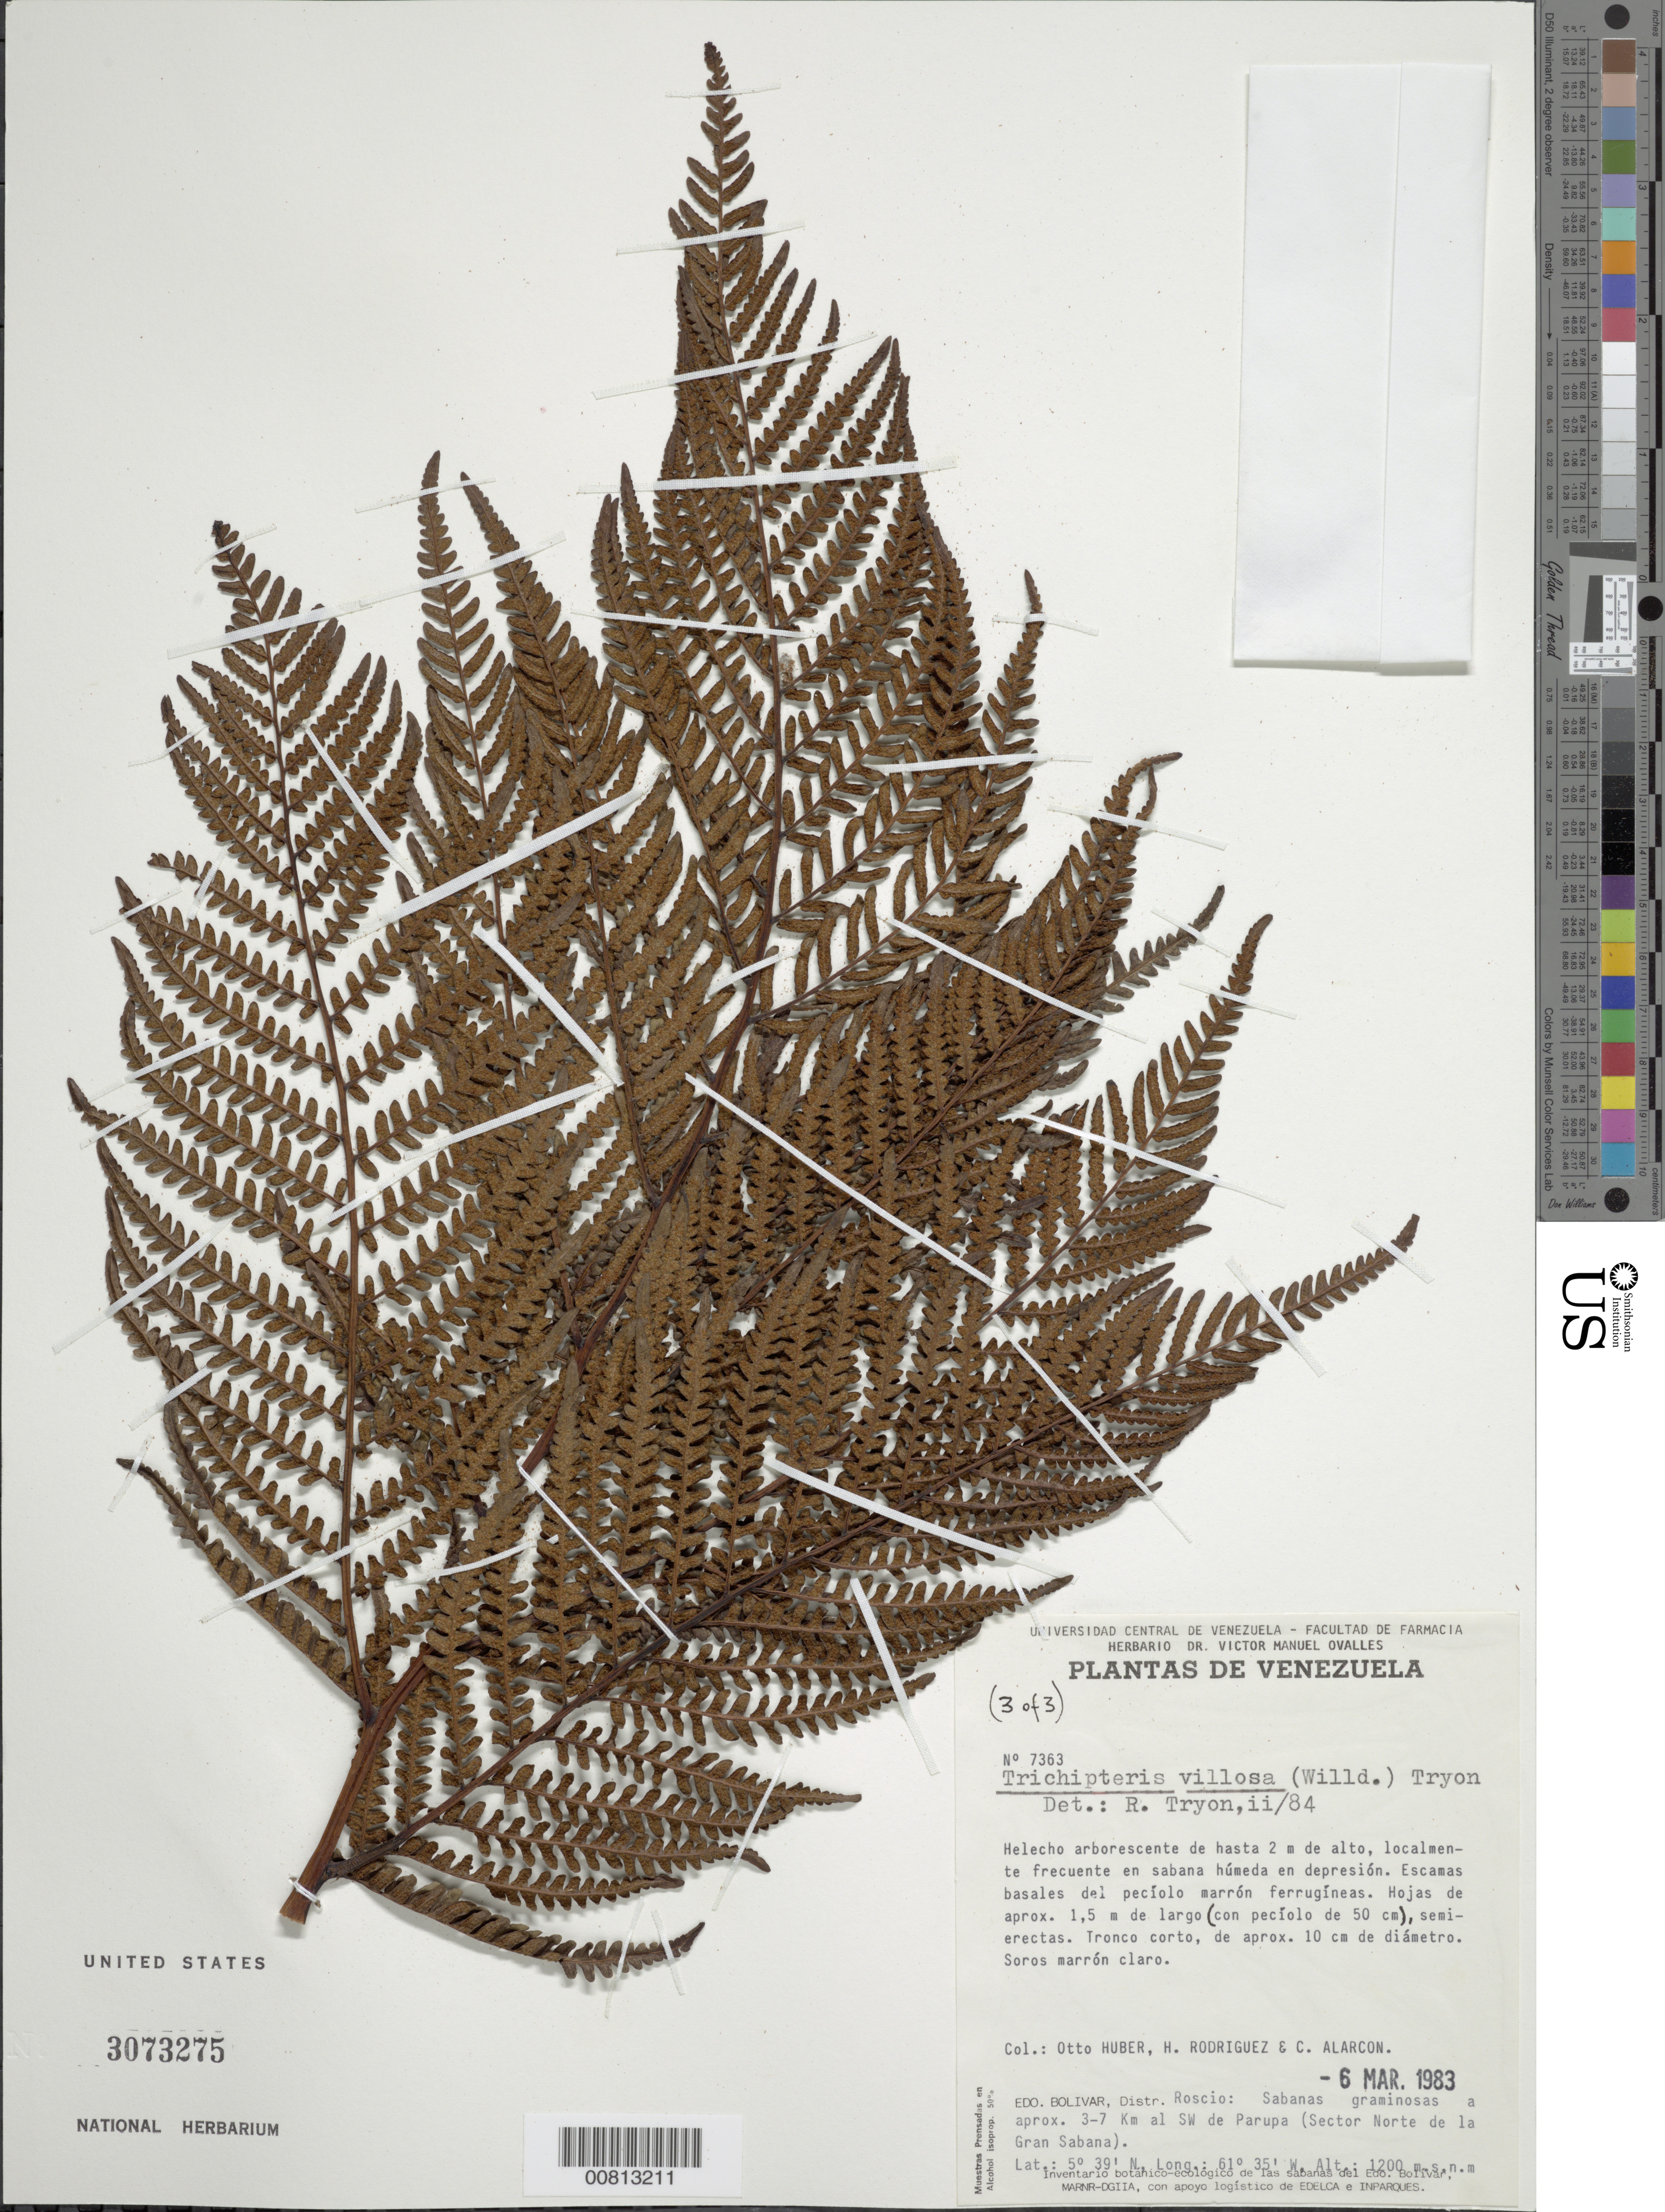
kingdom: Plantae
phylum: Tracheophyta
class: Polypodiopsida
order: Cyatheales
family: Cyatheaceae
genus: Cyathea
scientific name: Cyathea villosa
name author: Humb. & Bonpl. ex Willd.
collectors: O. Huber, H. Rodriguez & C. Alarcon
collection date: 1983-03-06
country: Venezuela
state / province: Bolivar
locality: Distr. Roscio : Sabanas graminosas a 3-7 km al SW de Parupa (Sector Norte de la Gran Sabana)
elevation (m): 1200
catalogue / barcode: US 3073275